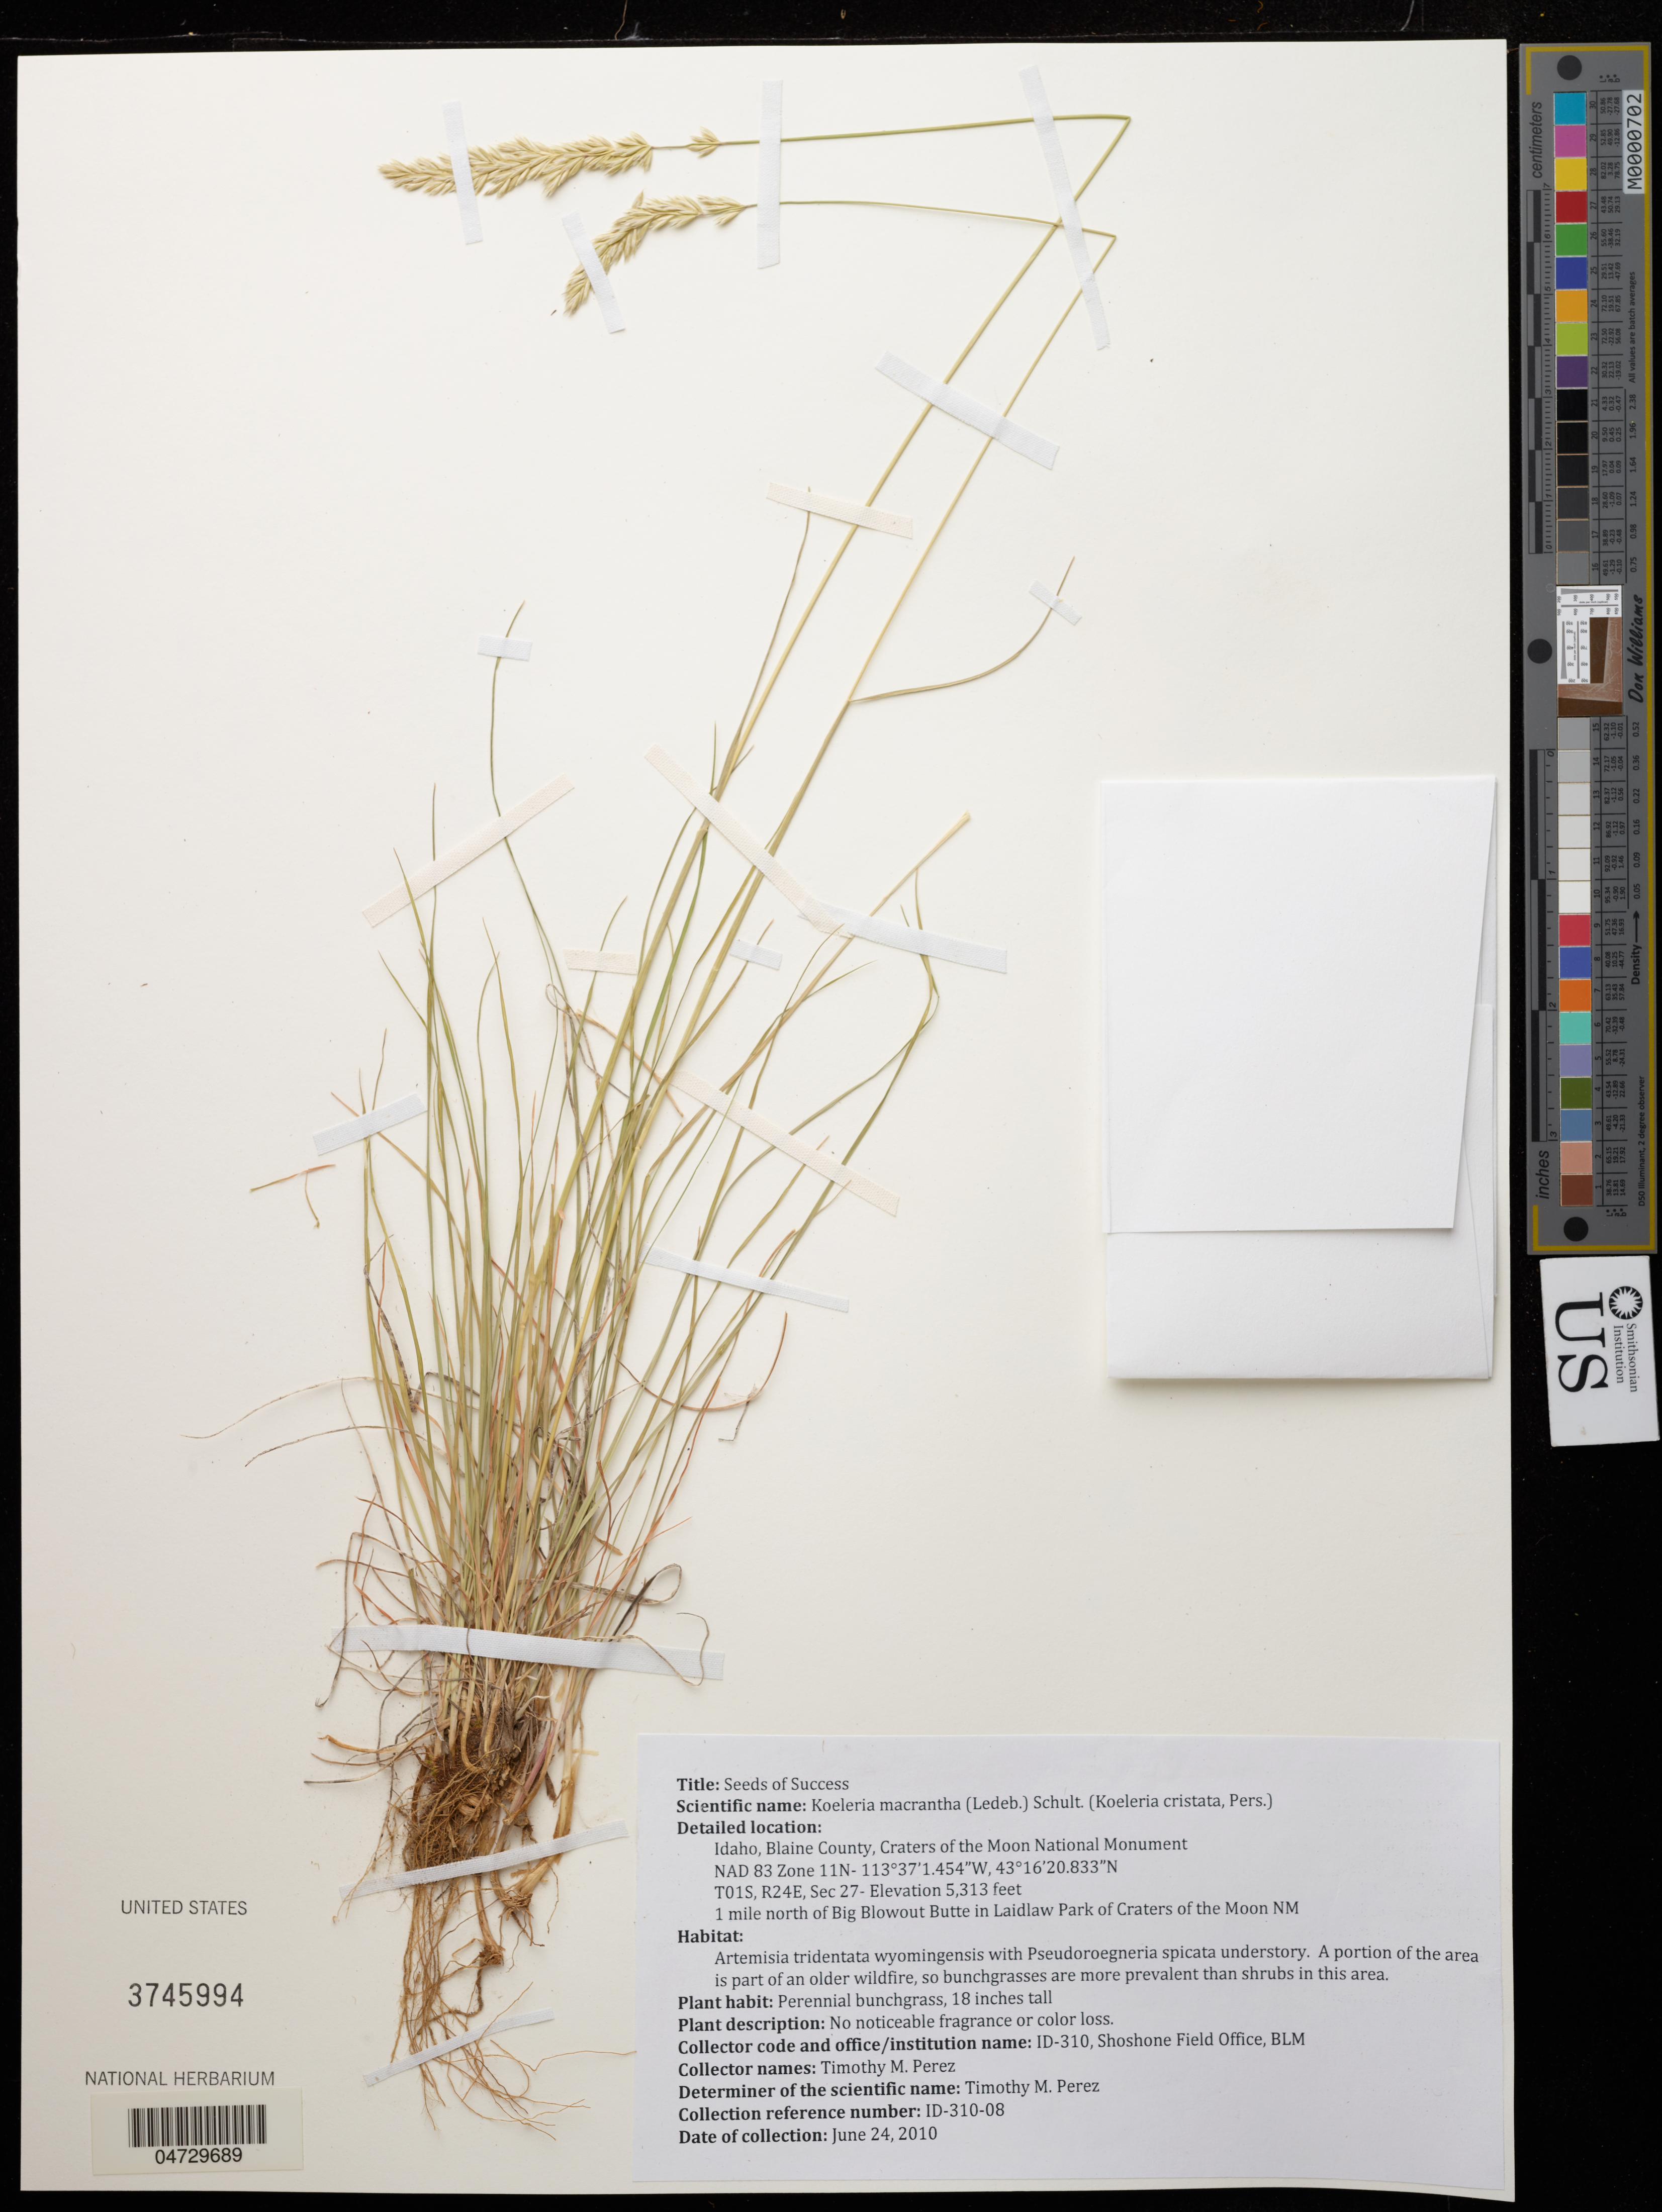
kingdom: Plantae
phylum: Tracheophyta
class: Liliopsida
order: Poales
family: Poaceae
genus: Koeleria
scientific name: Koeleria macrantha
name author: (Ledeb.) Schult.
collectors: T. Perez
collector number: ID-310-08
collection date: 2010-06-24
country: United States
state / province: Idaho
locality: Idaho, Blaine County, Craters of the Moon National Monument.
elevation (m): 1619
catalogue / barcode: US 3745994